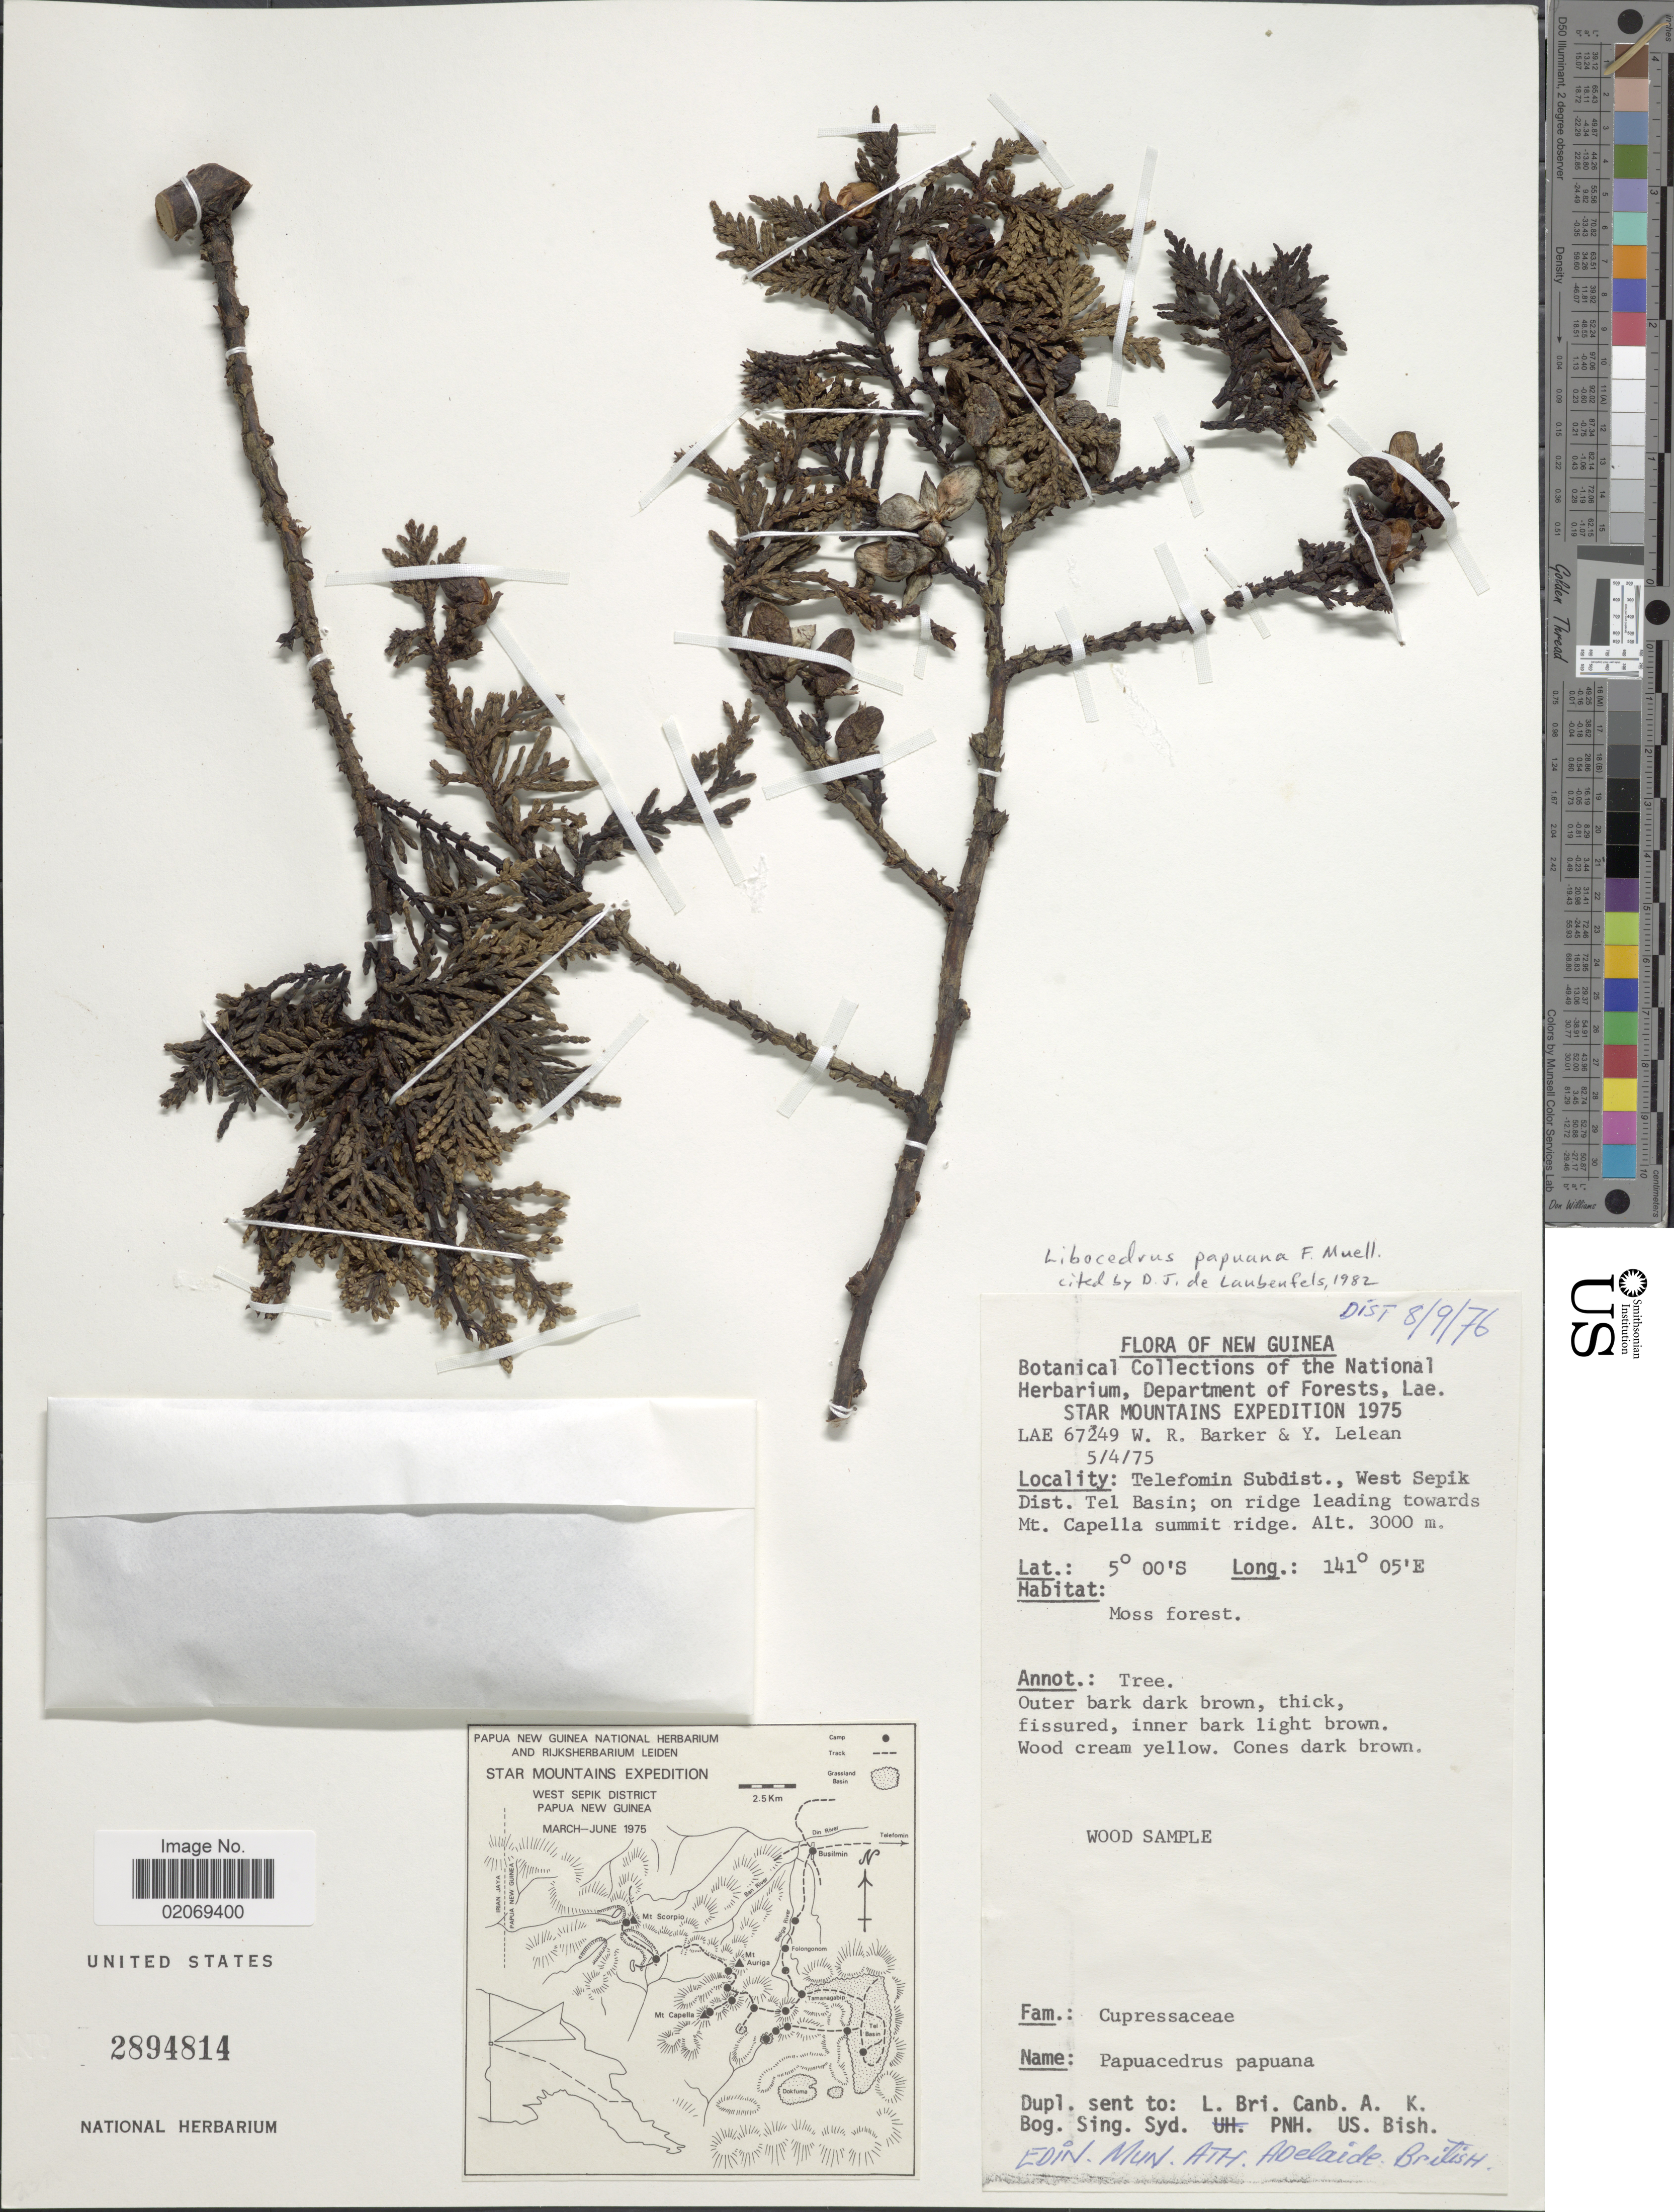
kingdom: Plantae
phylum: Tracheophyta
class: Pinopsida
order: Pinales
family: Cupressaceae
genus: Libocedrus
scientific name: Libocedrus papuana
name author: F. Muell.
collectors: W. R. Barker & Y. Lelean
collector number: LAE 67249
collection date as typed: Transcribed d/m/y: 5/4/75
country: Papua New Guinea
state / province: Sandaun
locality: New Guinea, Telefomin Subdist., West Sepik Dist Tel Basin; on ridge leading towards Mt Capella summit ridge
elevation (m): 3000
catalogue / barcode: US 2894814